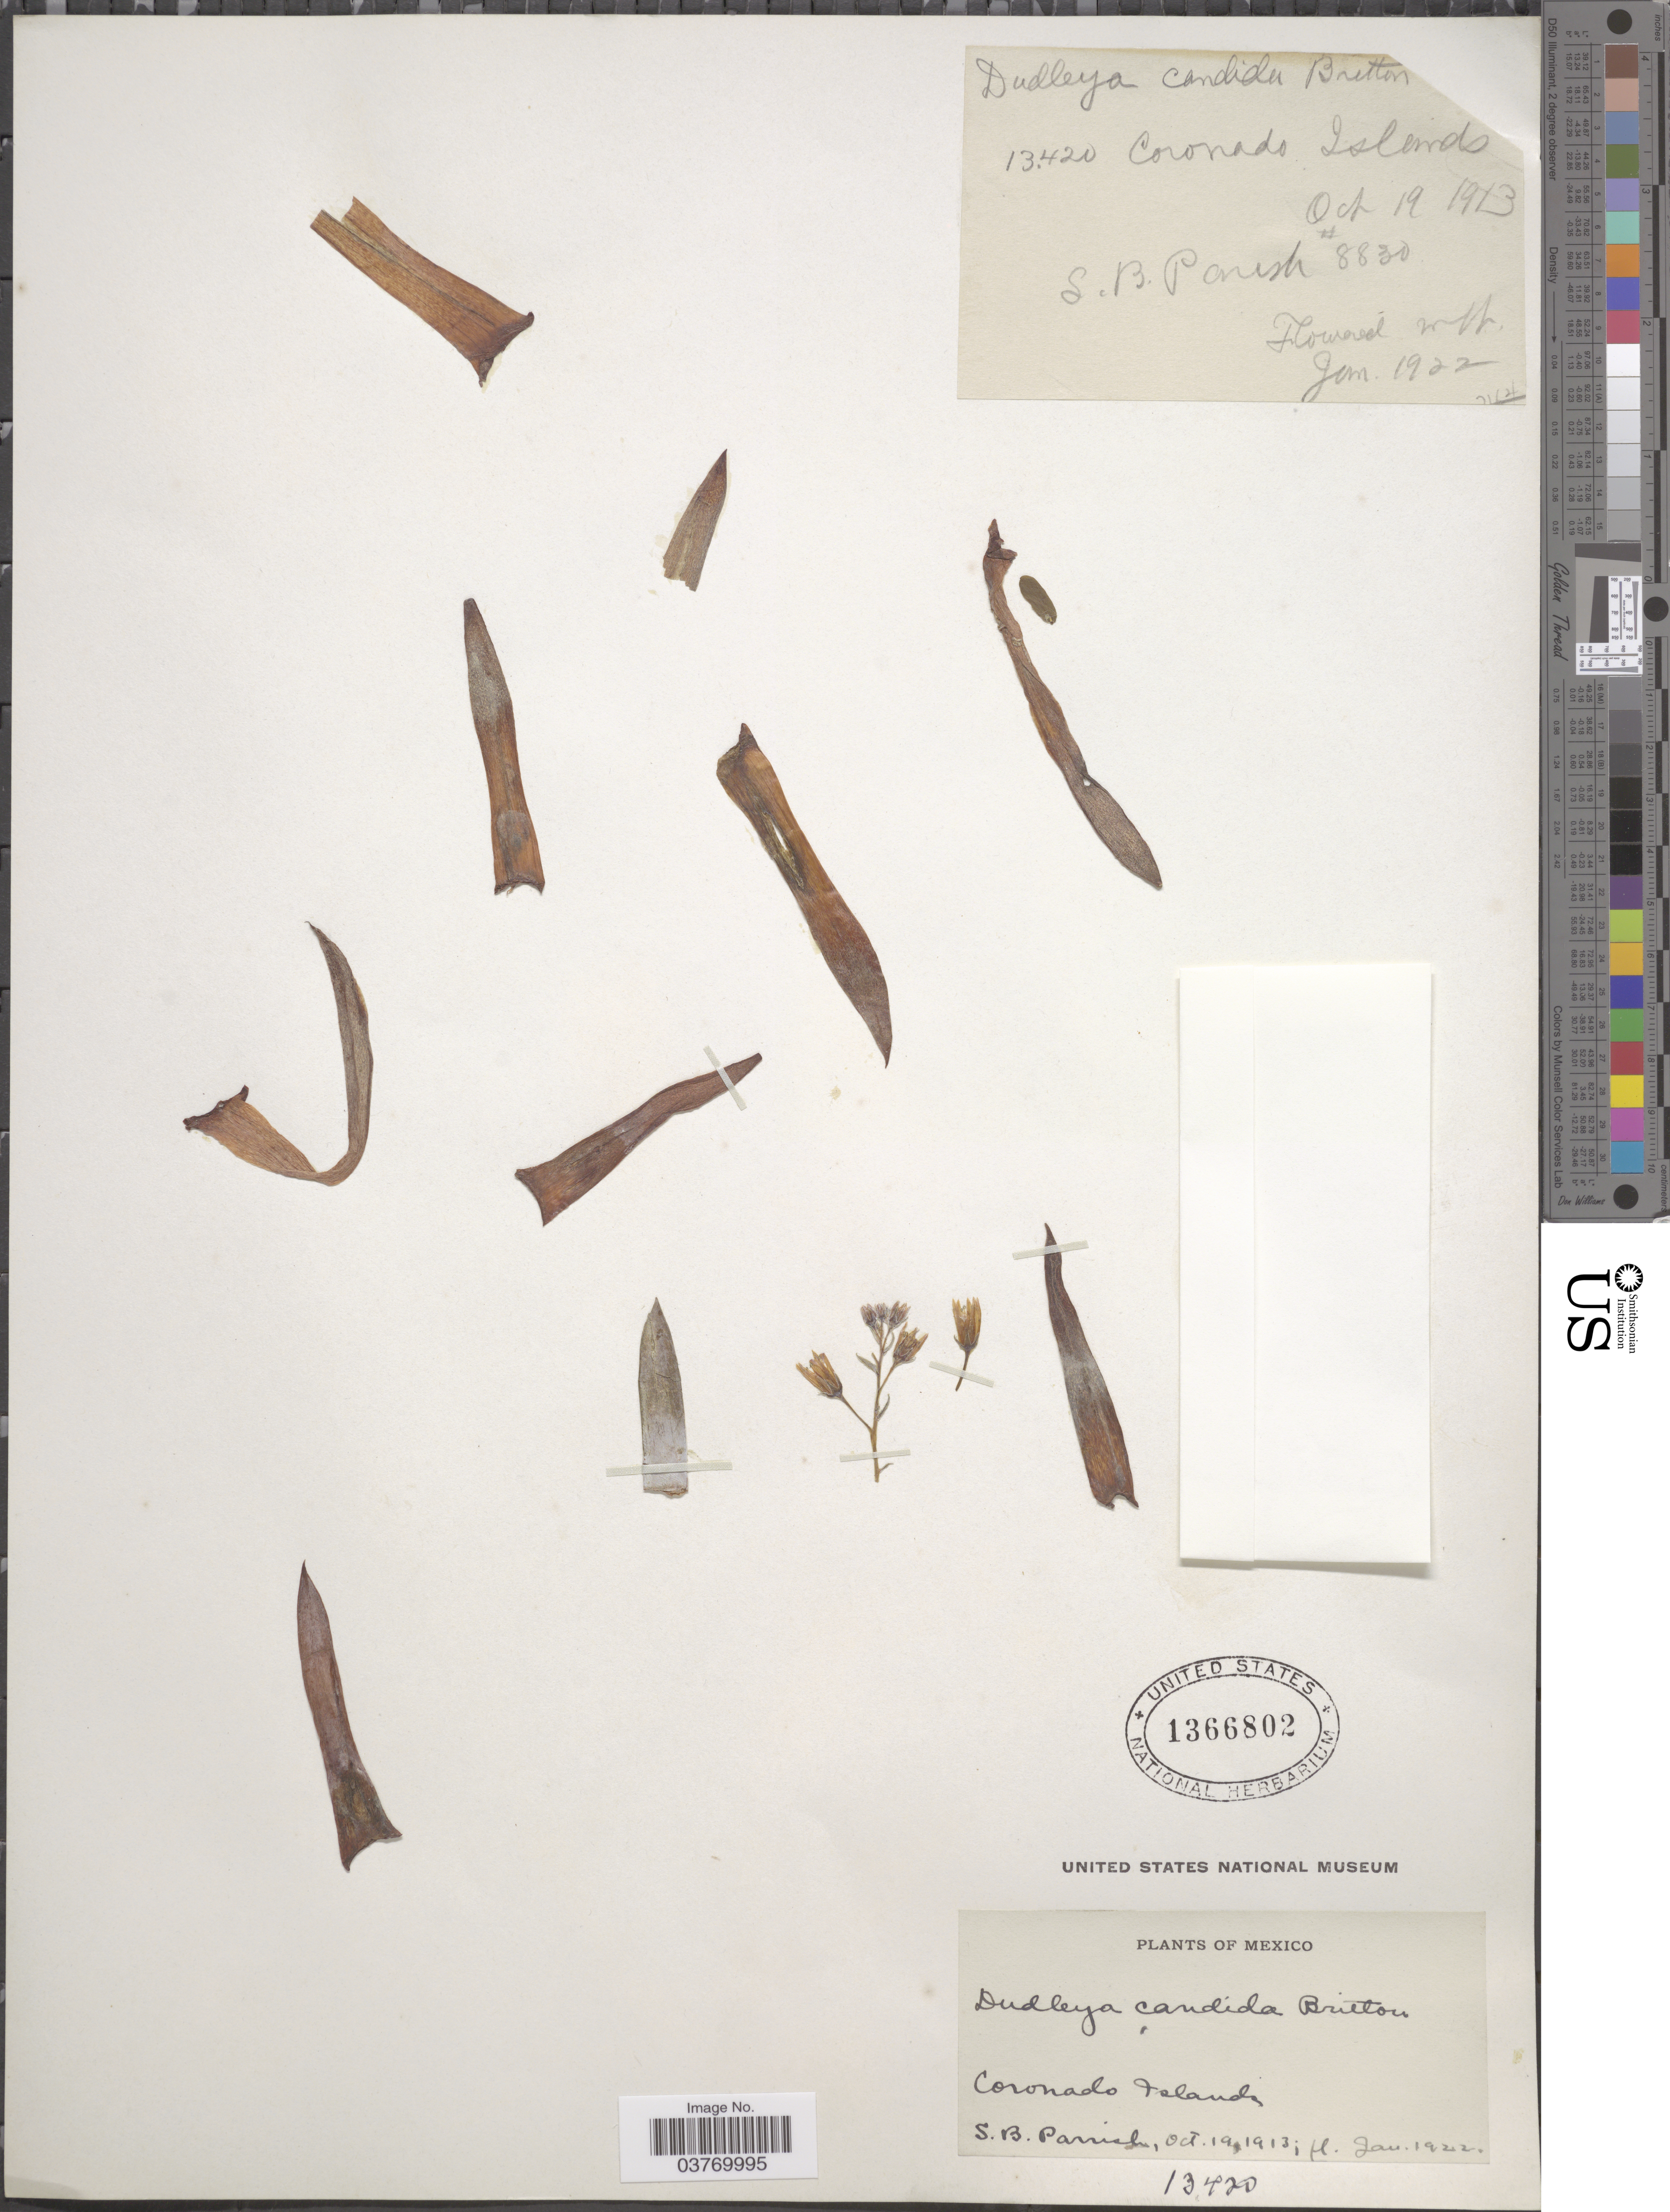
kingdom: Plantae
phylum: Tracheophyta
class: Magnoliopsida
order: Saxifragales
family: Crassulaceae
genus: Dudleya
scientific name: Dudleya candida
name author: Britton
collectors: S. B. Parish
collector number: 8830/13420?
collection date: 1913-10-19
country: Mexico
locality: Coronado Islands.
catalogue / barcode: US 1366802